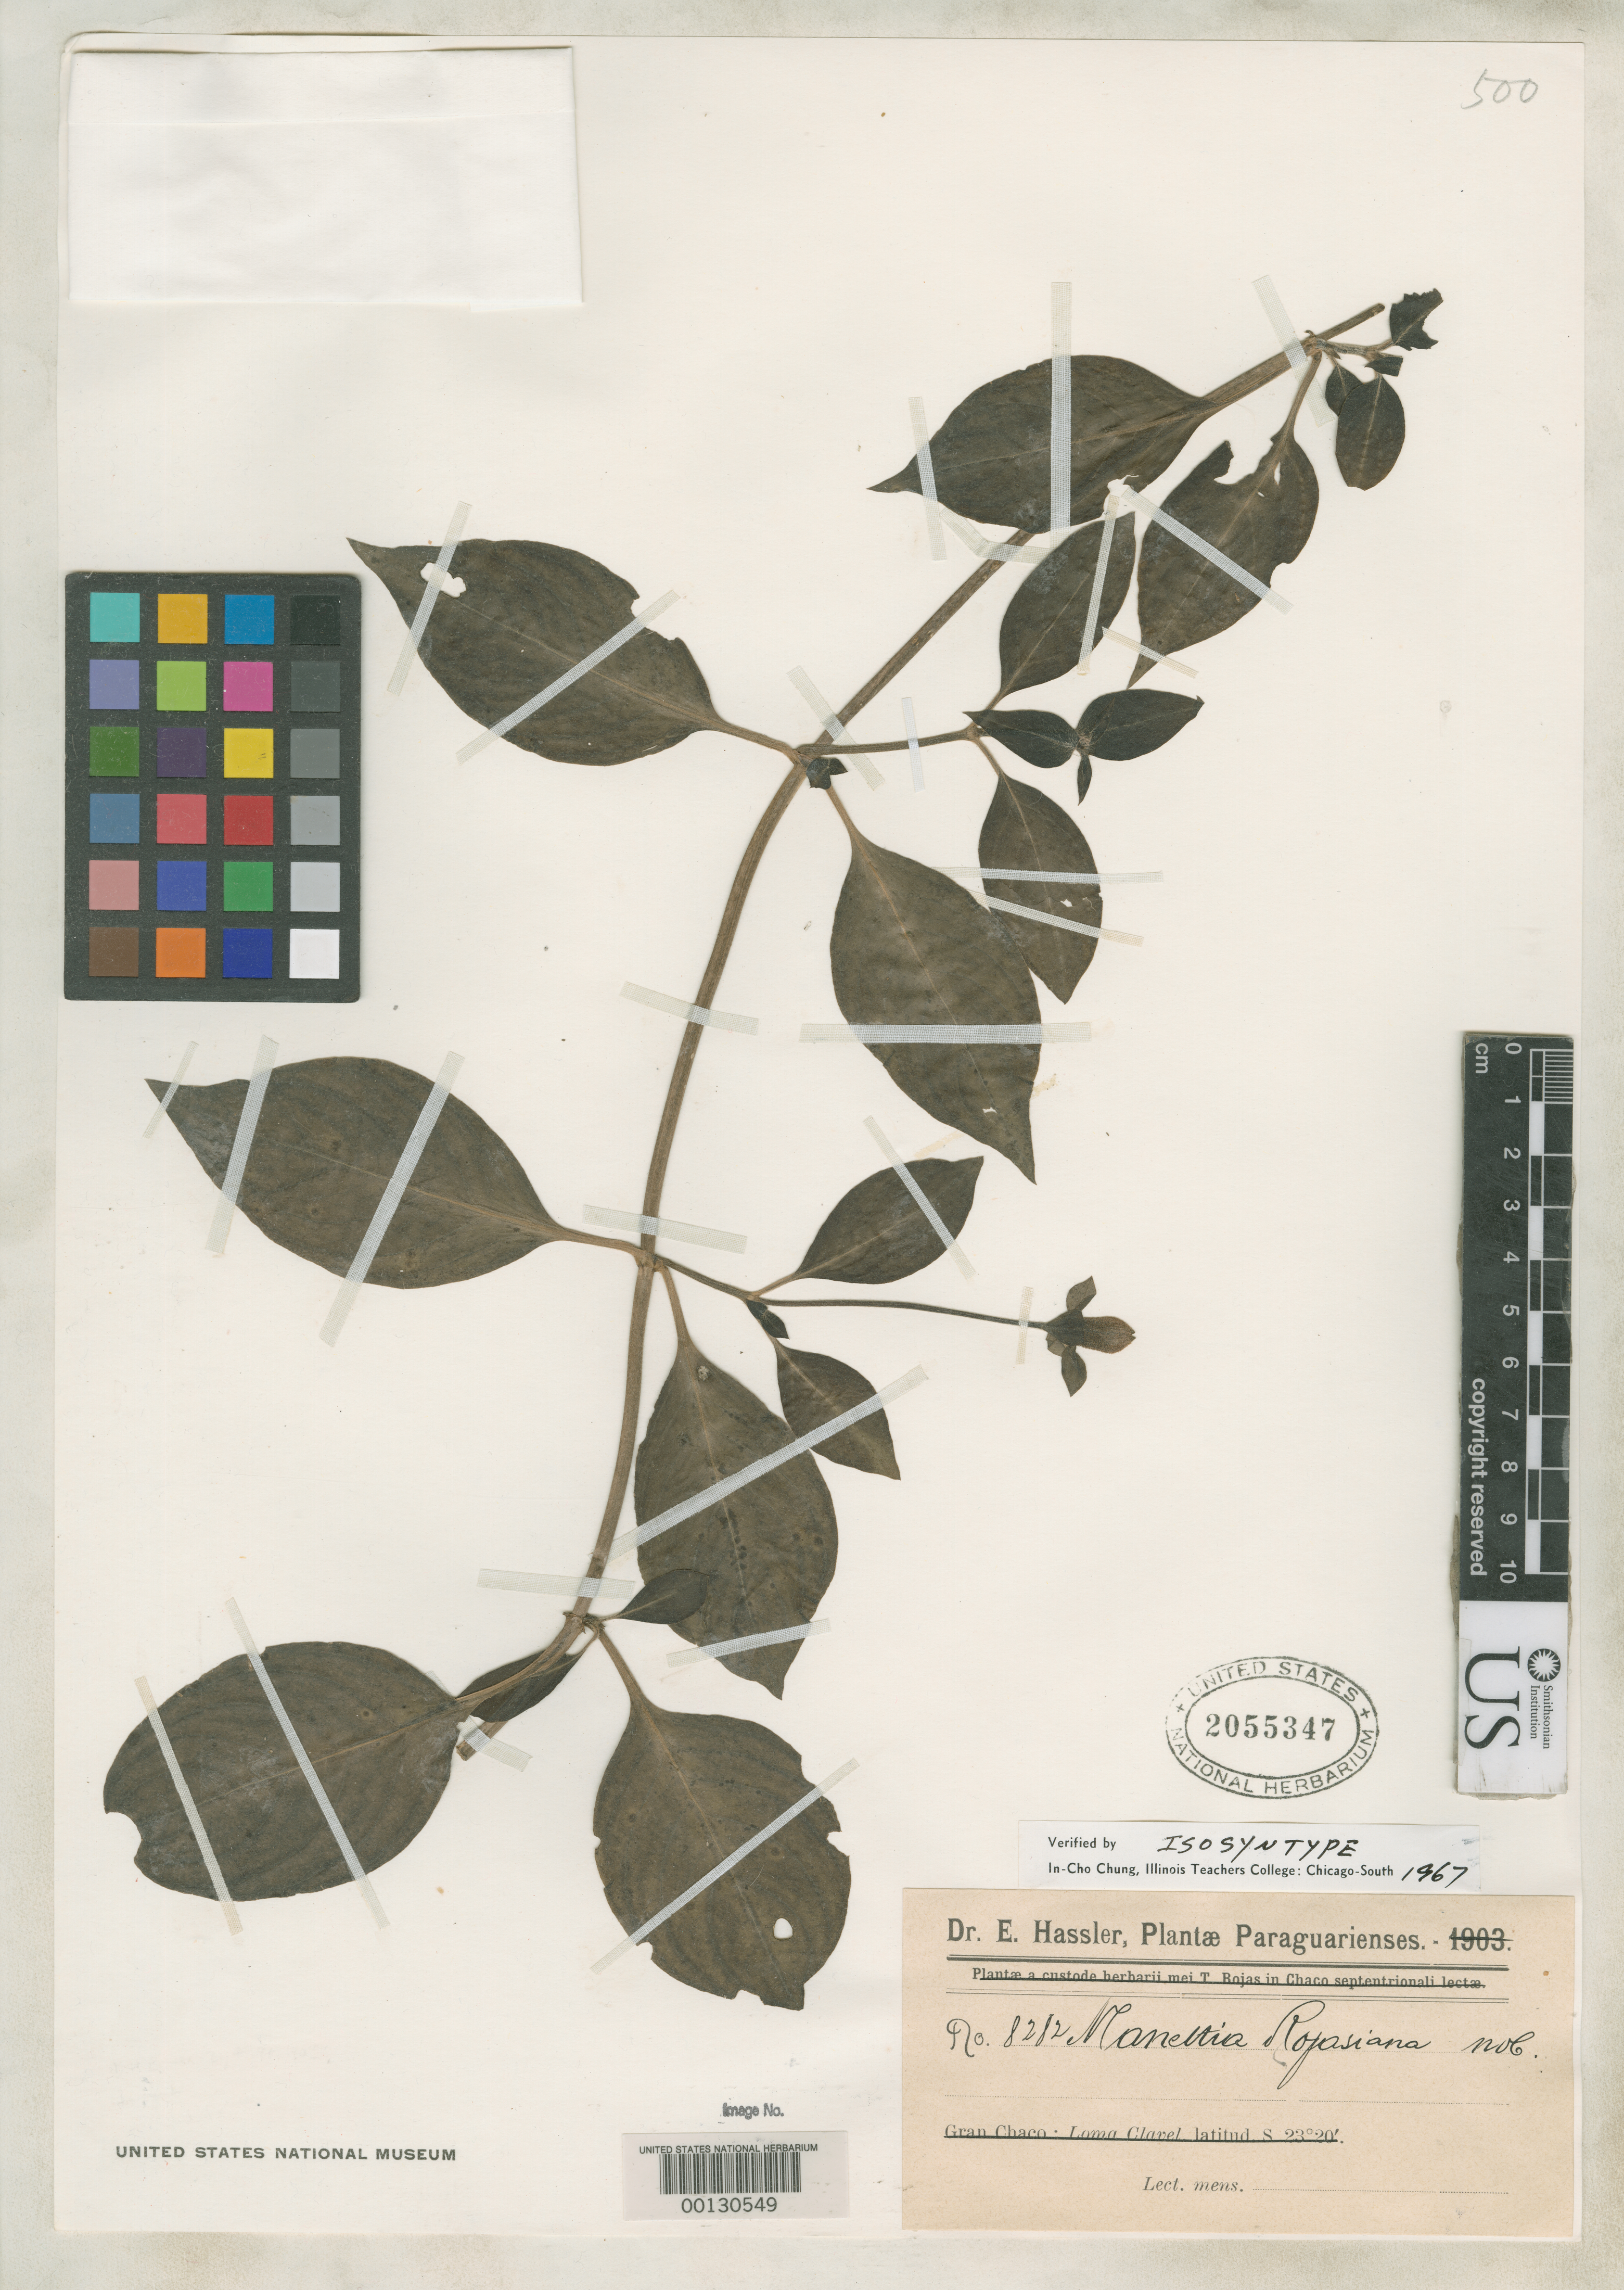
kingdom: Plantae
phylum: Tracheophyta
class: Magnoliopsida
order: Gentianales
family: Rubiaceae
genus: Manettia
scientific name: Manettia rojasiana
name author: Chodat & Hassl.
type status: Isosyntype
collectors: E. Hassler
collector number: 8282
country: Paraguay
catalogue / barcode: US 2055347